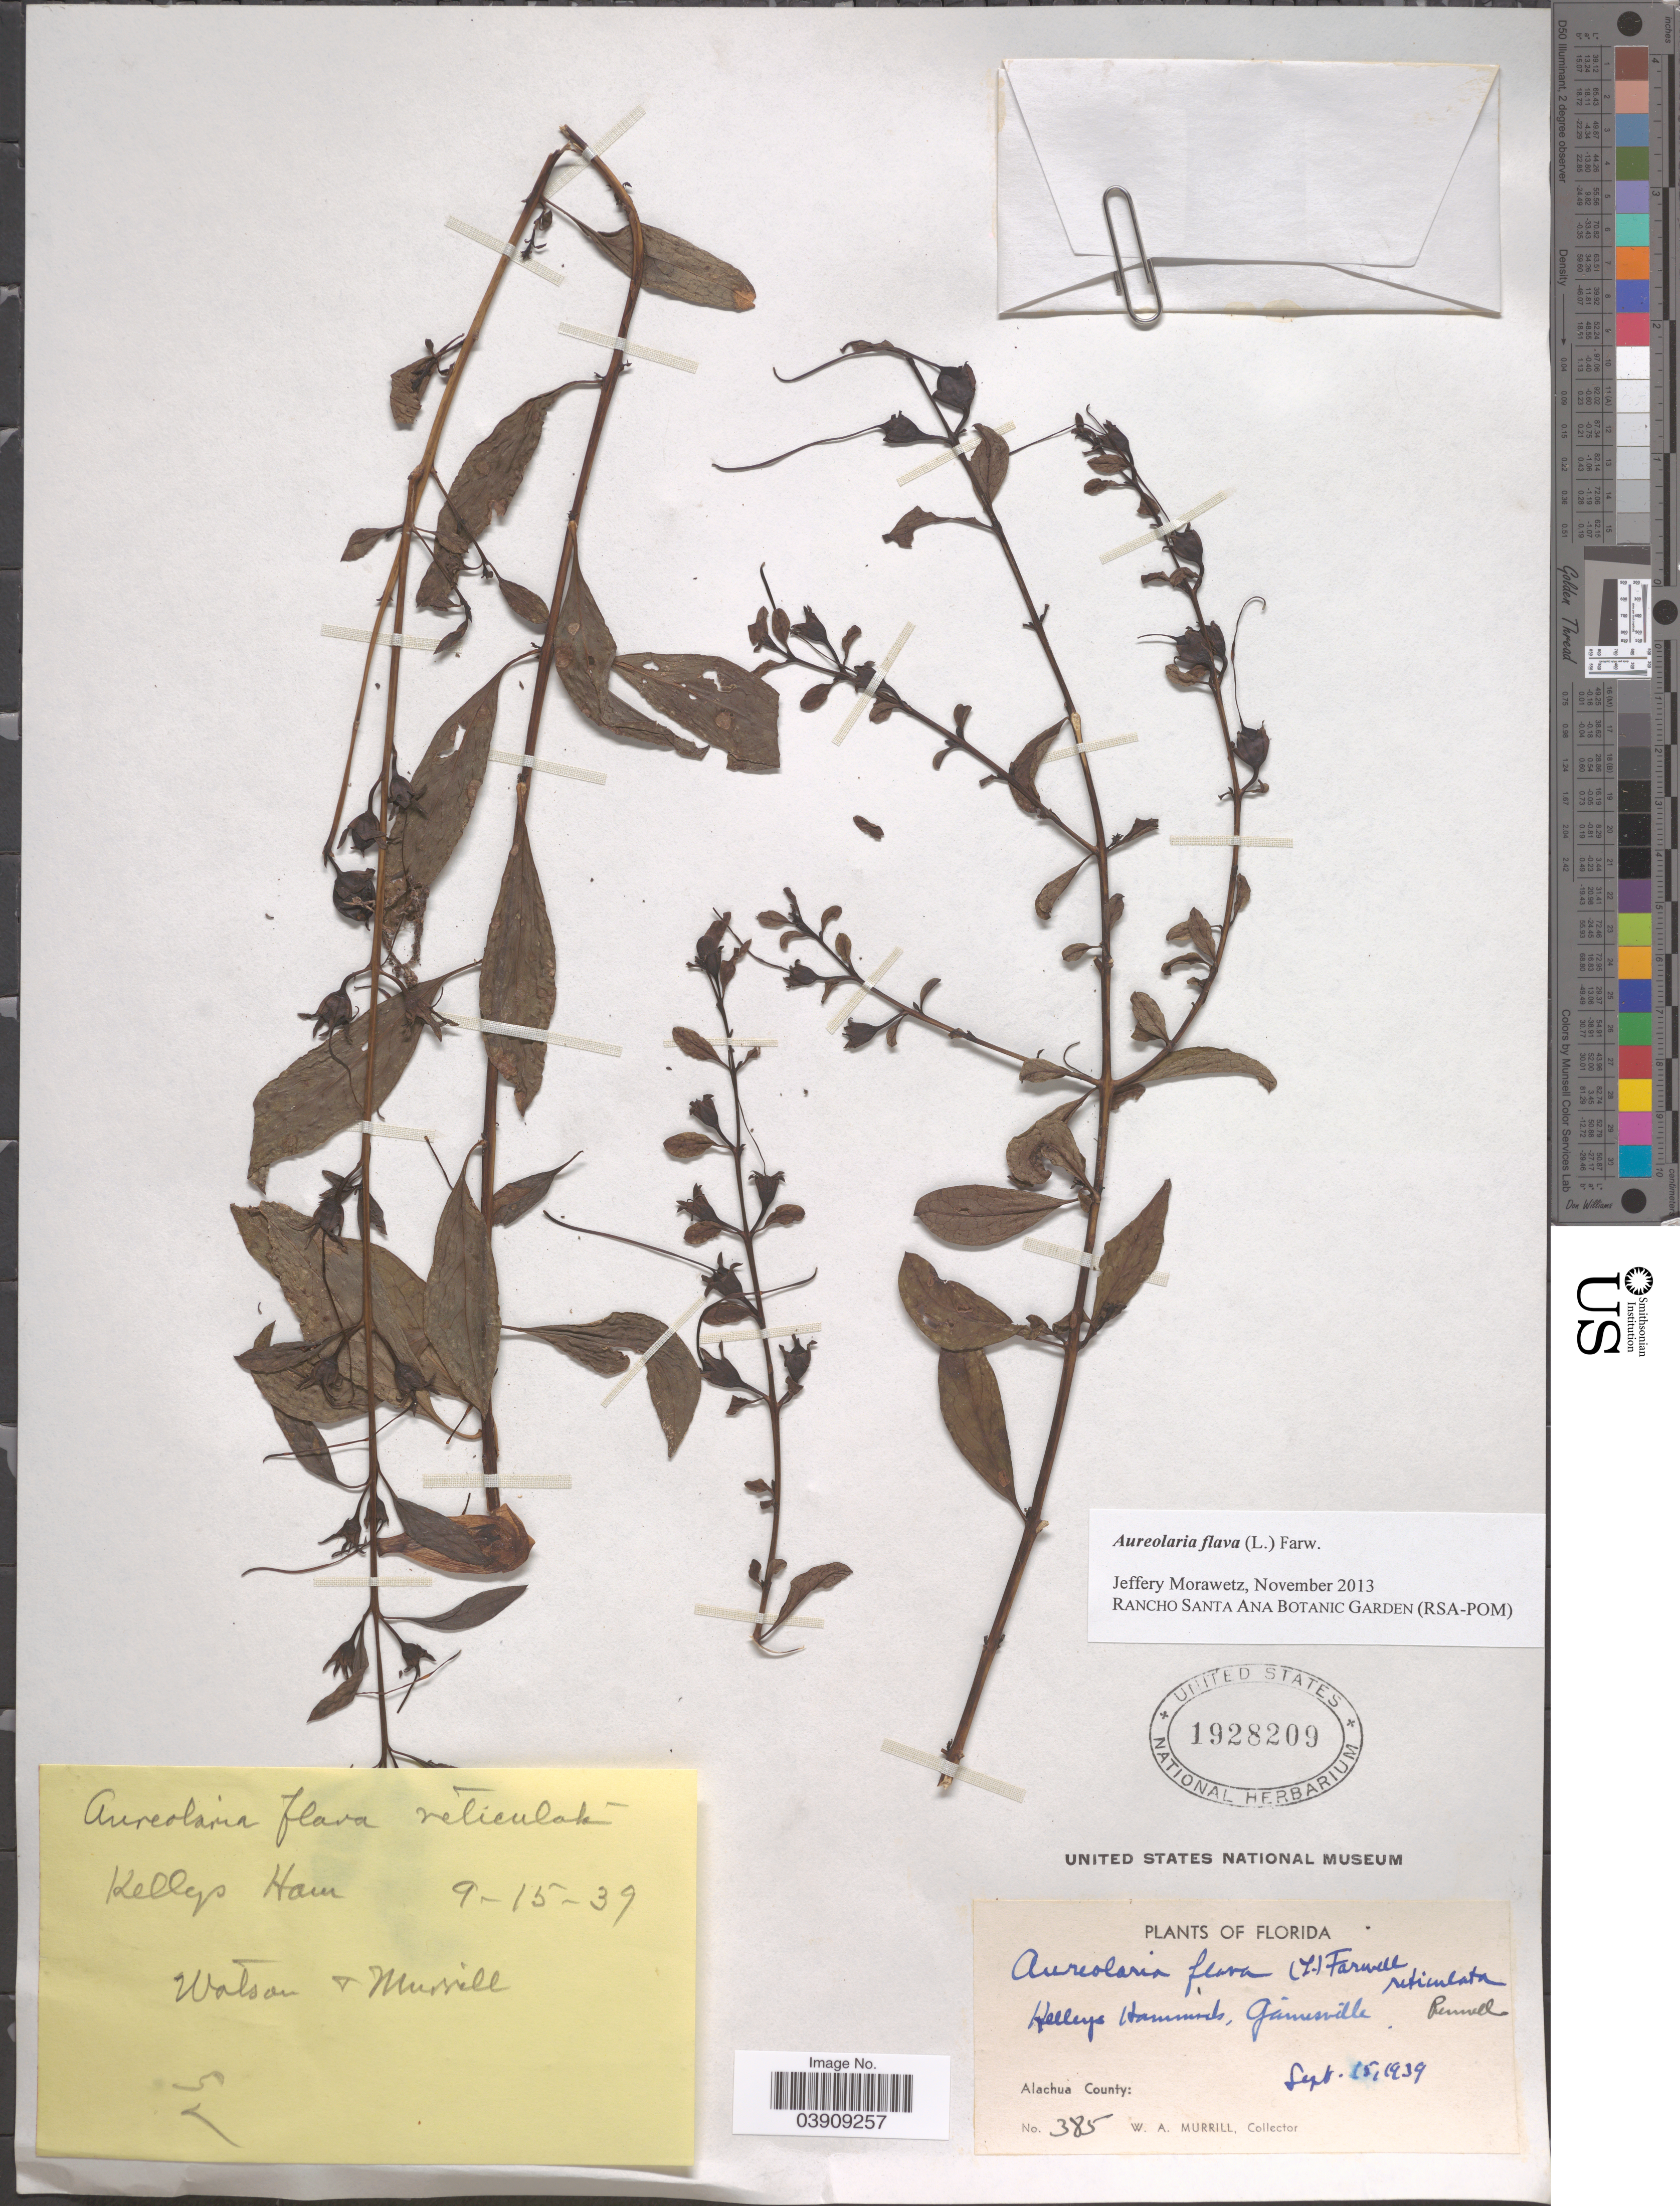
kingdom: Plantae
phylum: Tracheophyta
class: Magnoliopsida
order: Lamiales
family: Orobanchaceae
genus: Aureolaria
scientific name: Aureolaria flava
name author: (L.) Farw.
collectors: W. A. Murrill & -- Watson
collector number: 385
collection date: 1939-09-15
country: United States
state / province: Florida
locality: Kelley's Hammock, Gainesville. Alachua County.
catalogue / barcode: US 1928209